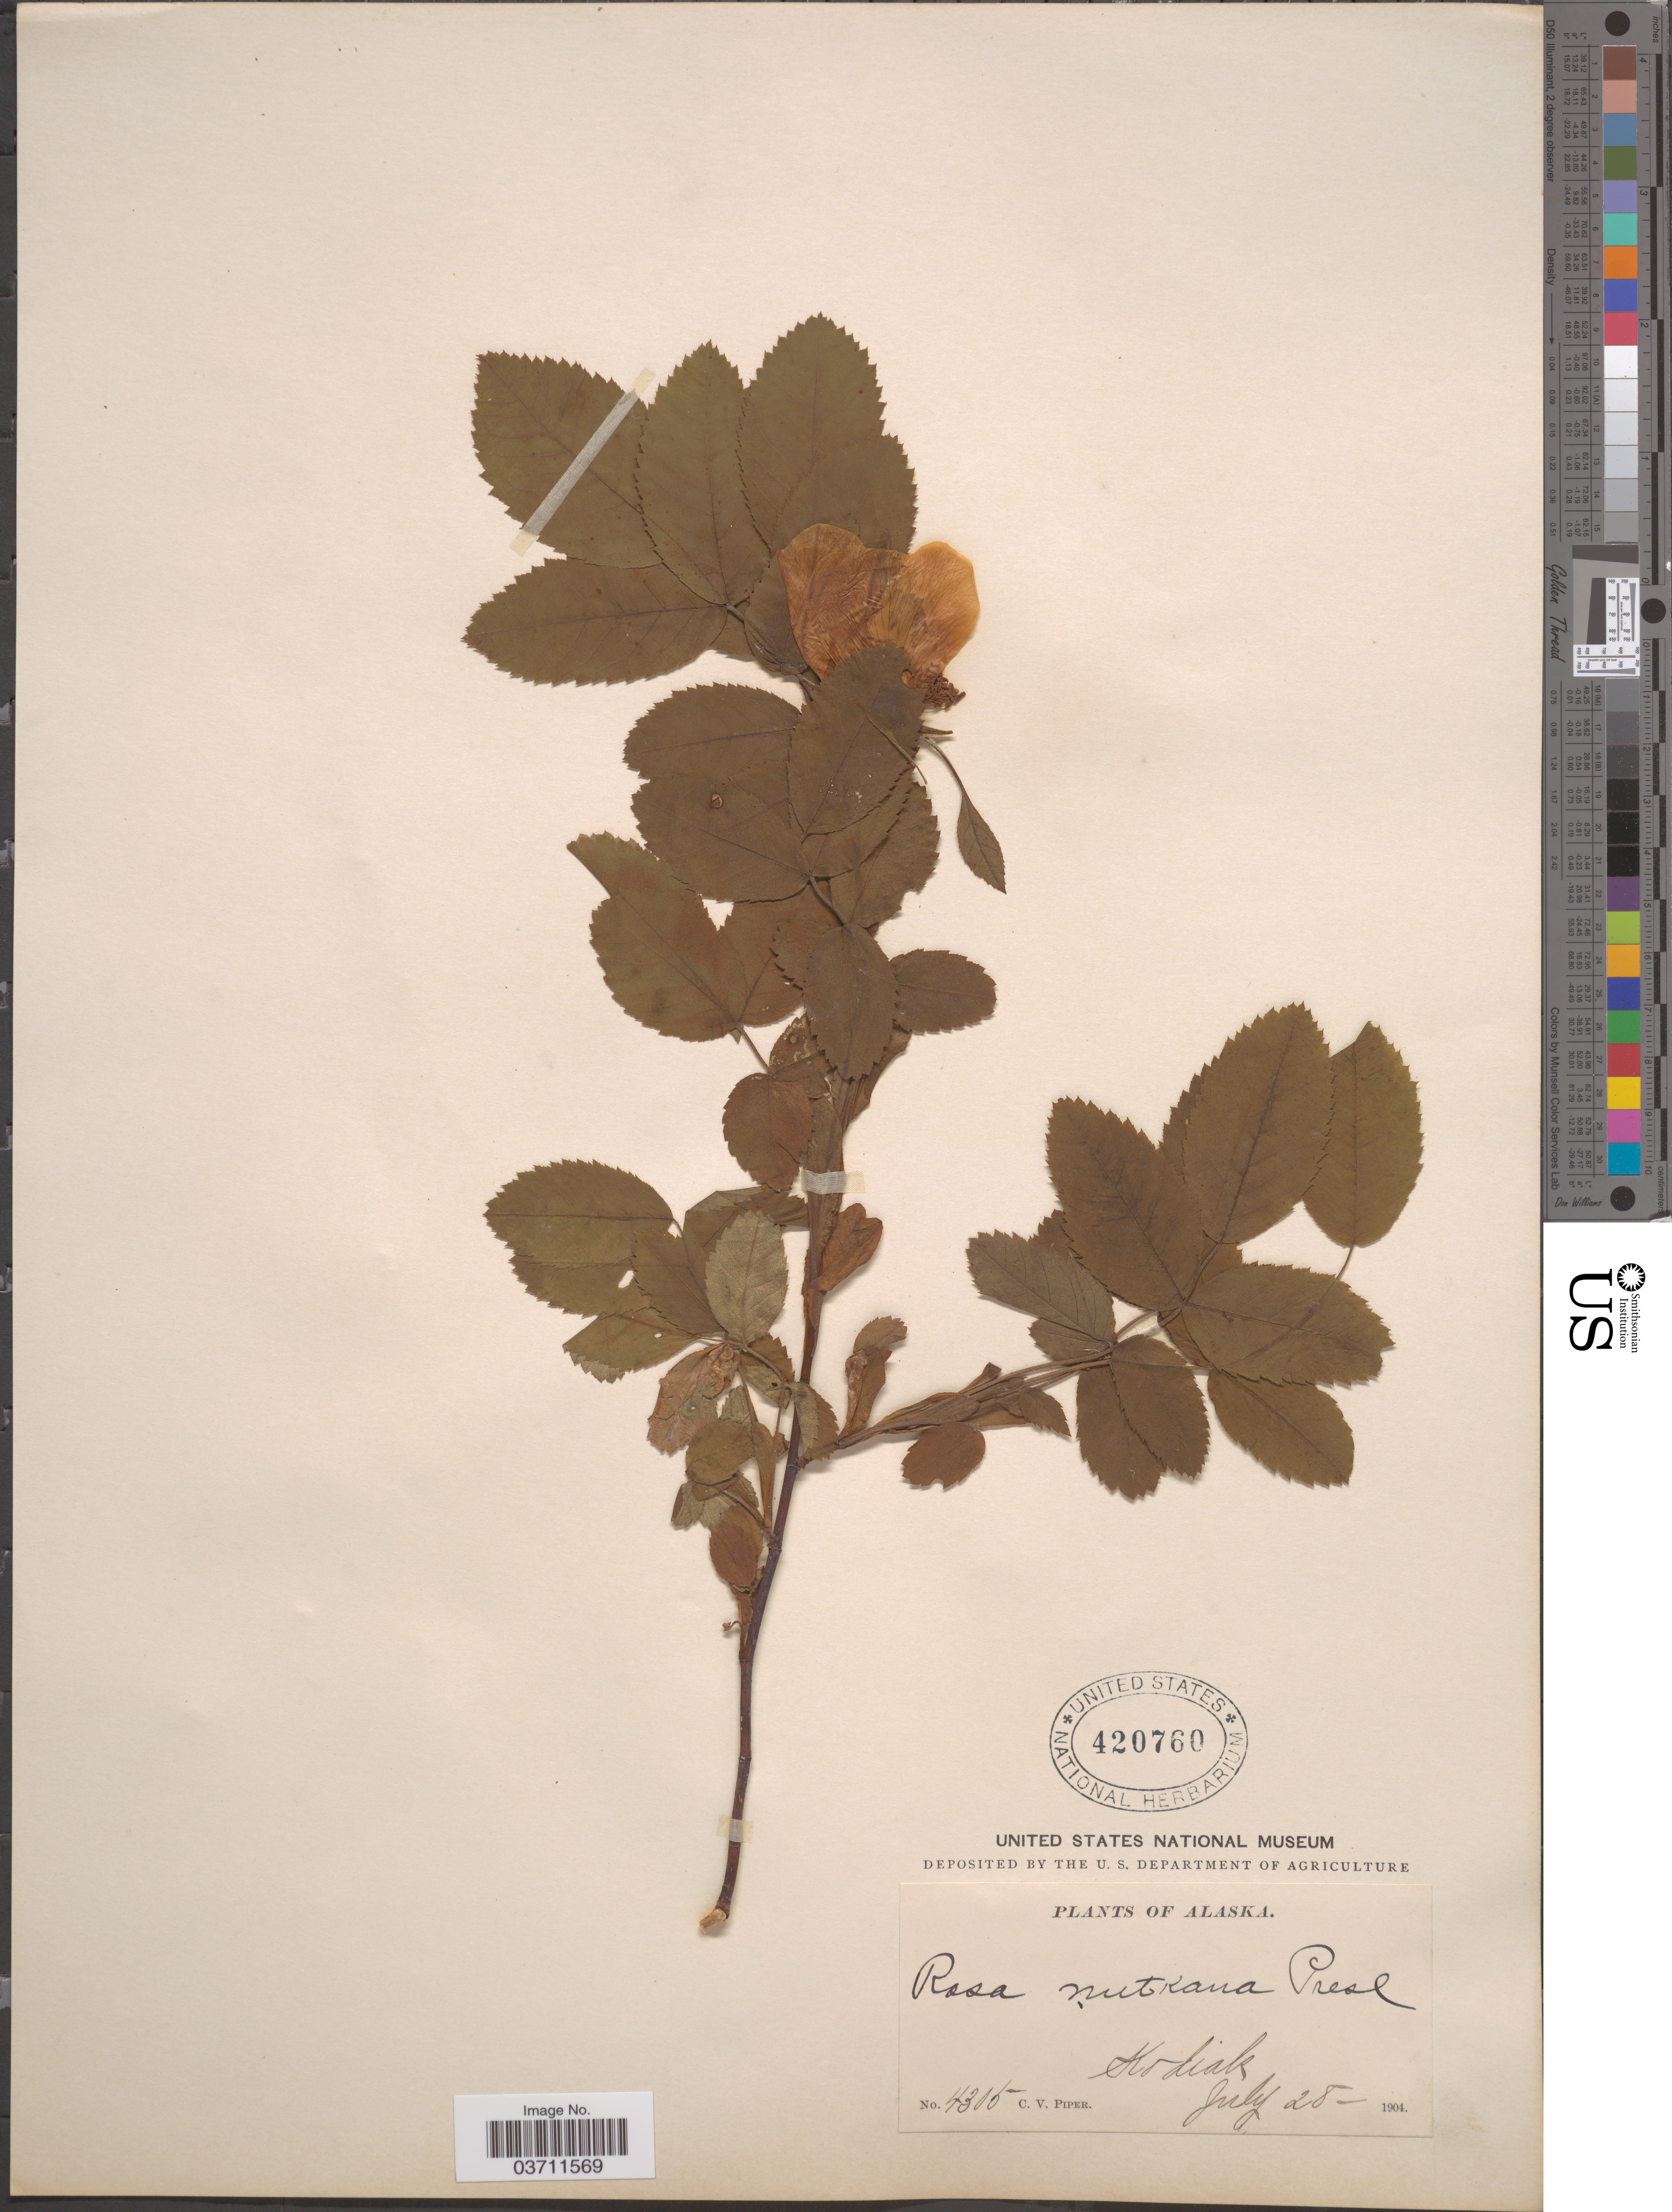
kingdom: Plantae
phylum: Tracheophyta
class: Magnoliopsida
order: Rosales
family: Rosaceae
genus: Rosa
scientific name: Rosa nutkana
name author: C. Presl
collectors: C. V. Piper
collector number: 4305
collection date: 1904-07-28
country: United States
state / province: Alaska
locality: Kodiak.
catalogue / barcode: US 420760